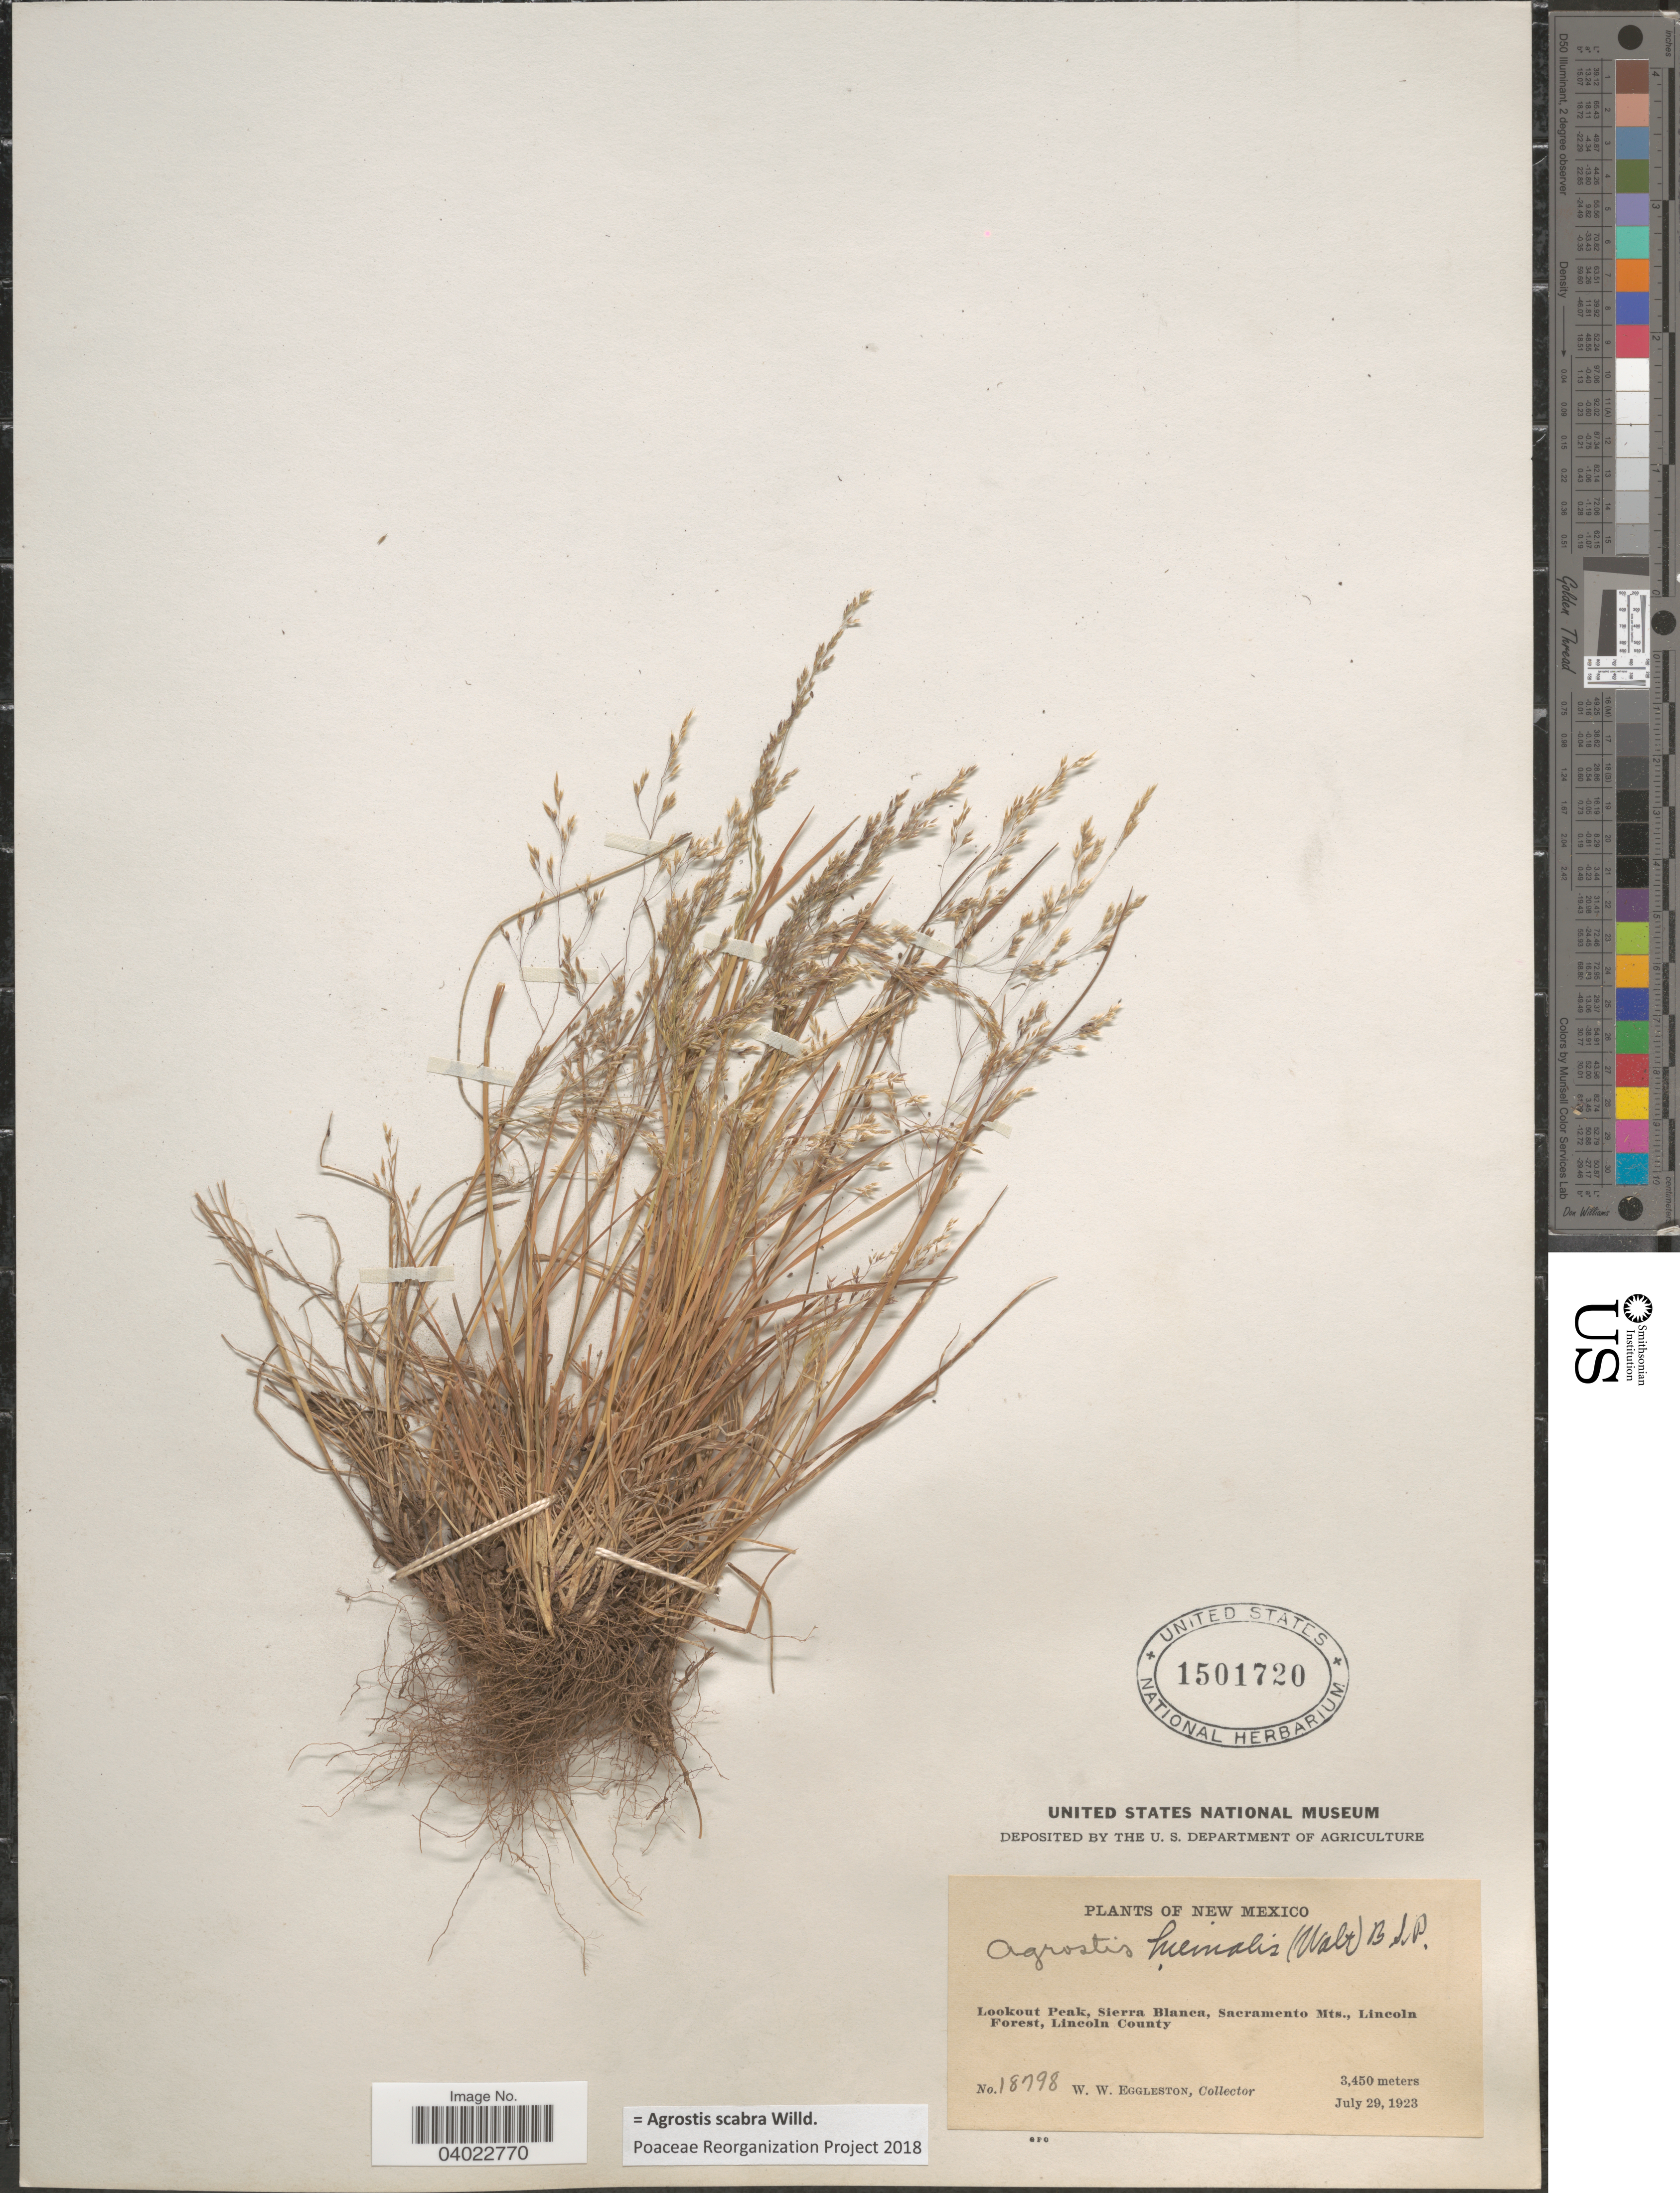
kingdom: Plantae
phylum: Tracheophyta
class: Liliopsida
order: Poales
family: Poaceae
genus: Agrostis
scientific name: Agrostis scabra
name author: Willd.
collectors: W. W. Eggleston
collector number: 18798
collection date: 1923-07-29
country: United States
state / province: New Mexico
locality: Lookout Peak, Sierra Blanca, Sacramento Mts., Lincoln Forest, Lincoln County.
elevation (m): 3450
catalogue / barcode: US 1501720